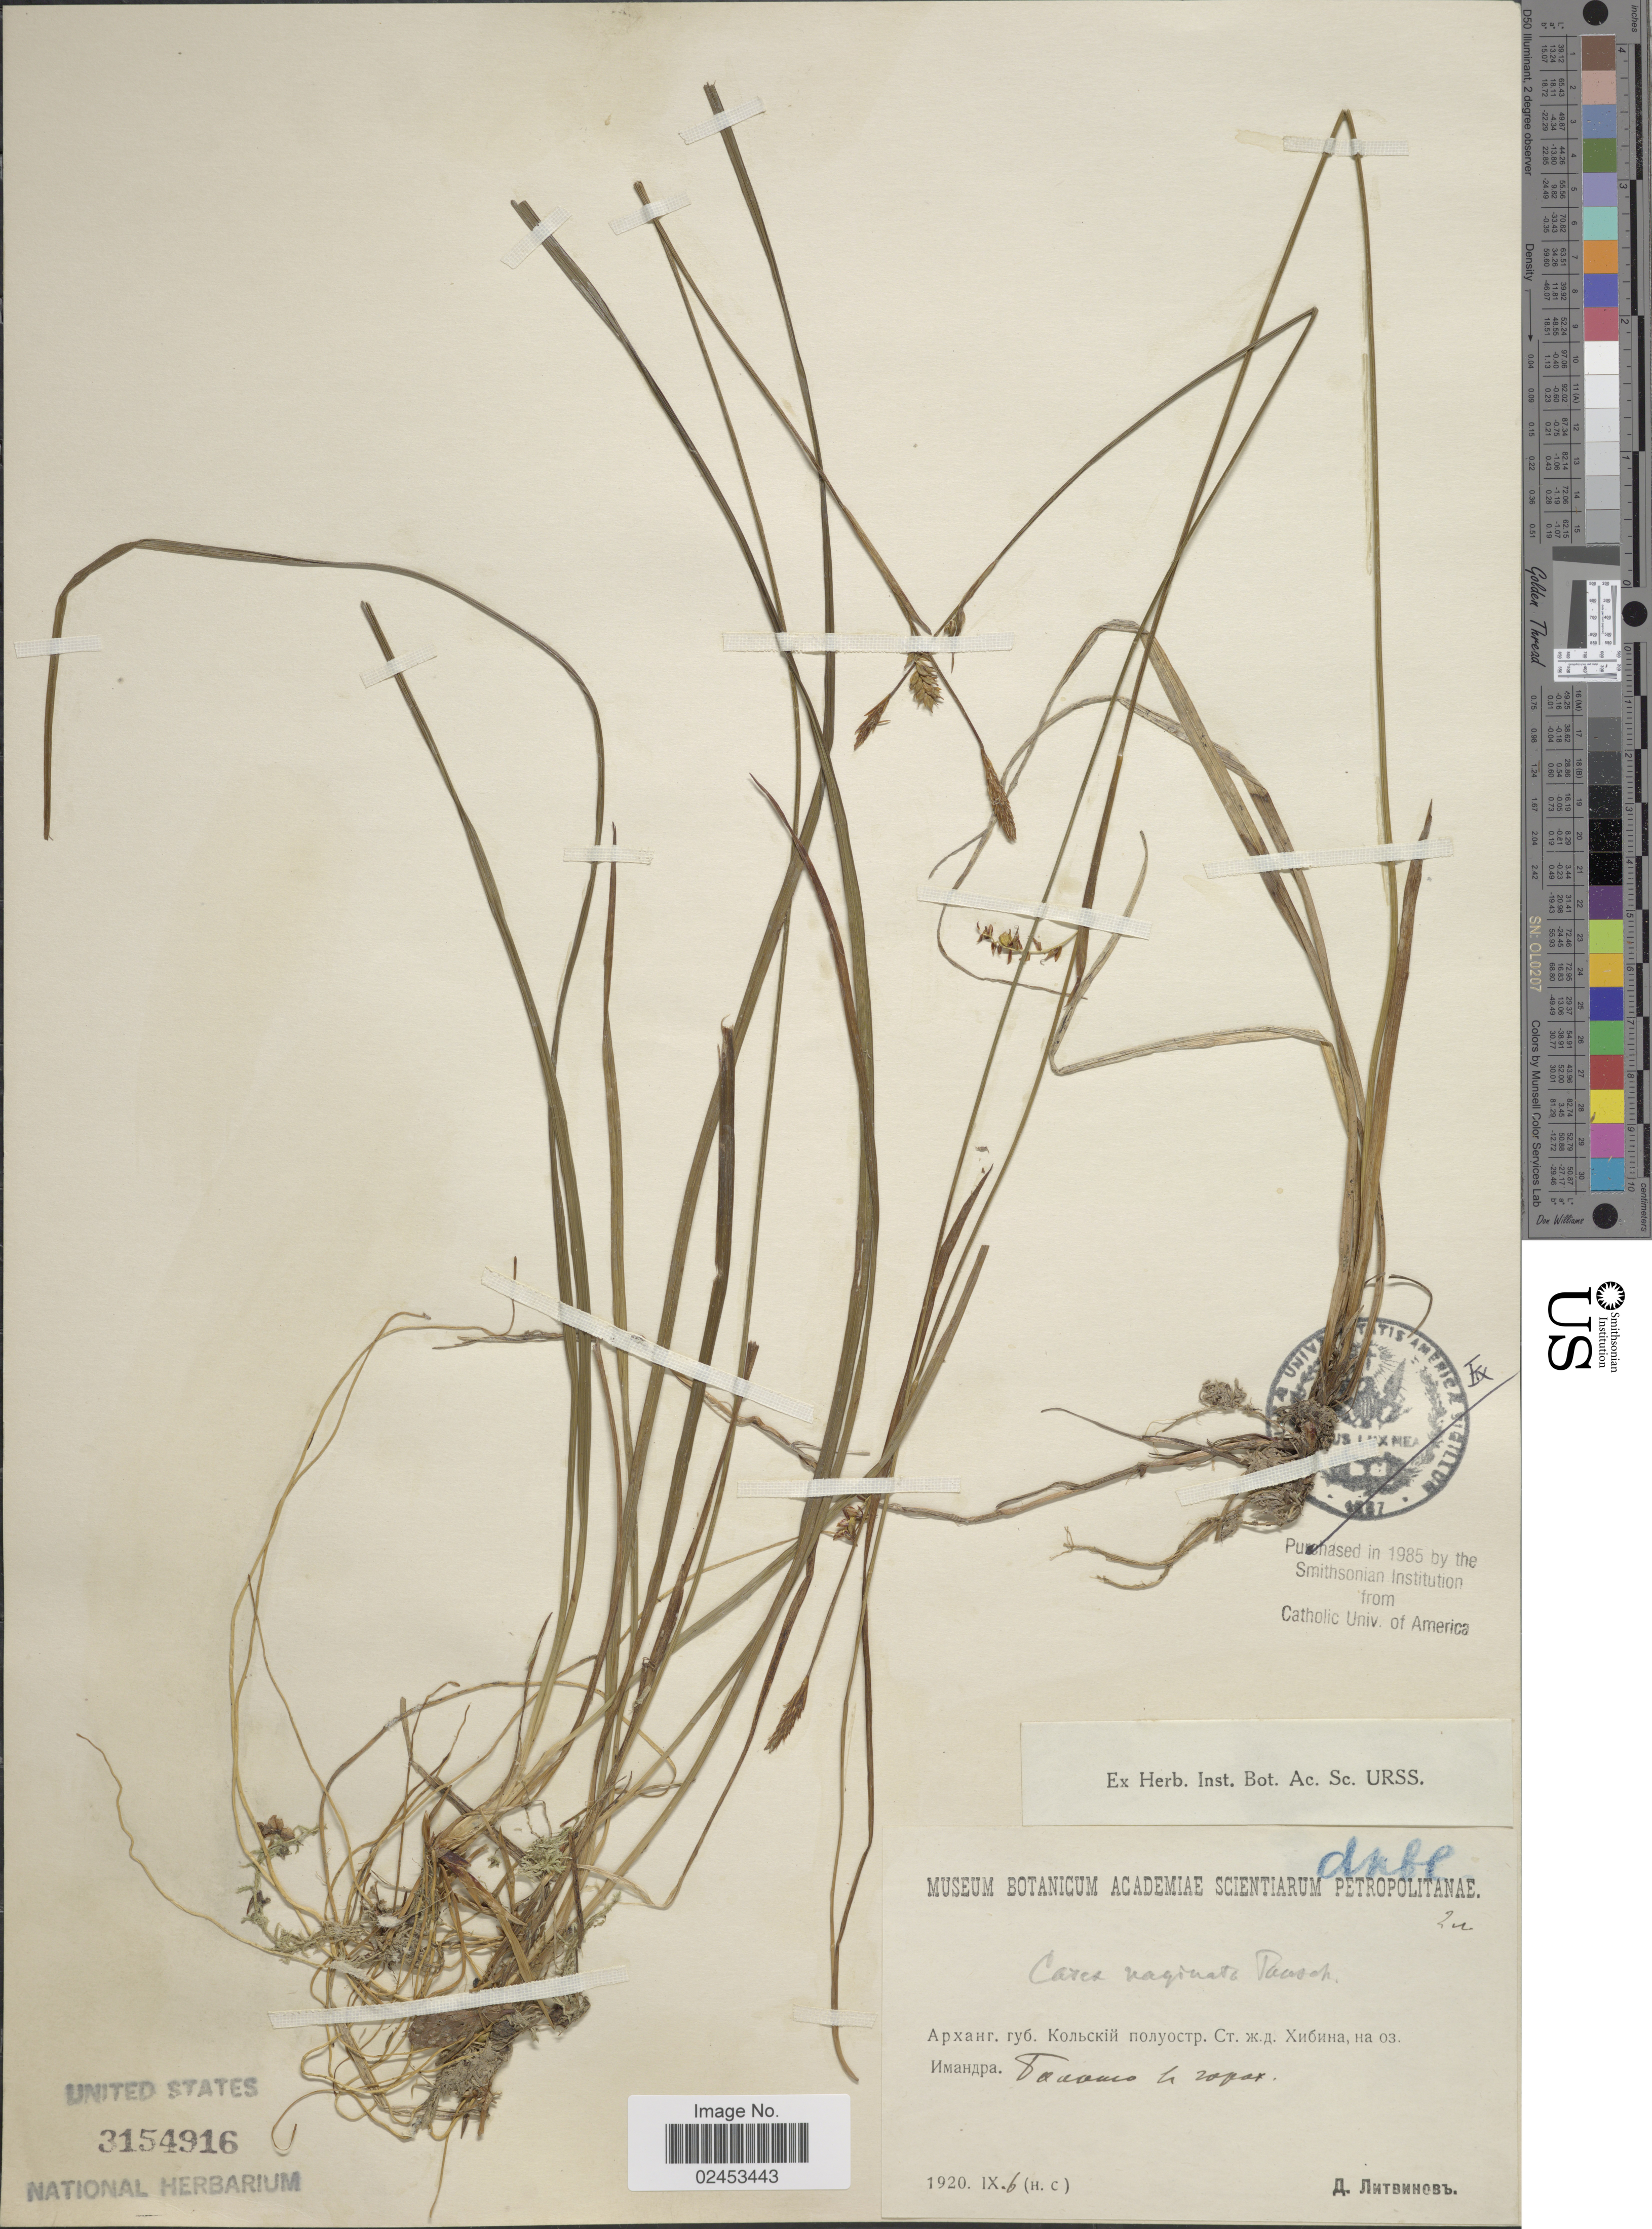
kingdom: Plantae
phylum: Tracheophyta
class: Liliopsida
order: Poales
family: Cyperaceae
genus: Carex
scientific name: Carex vaginata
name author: Tausch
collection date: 1920-09-06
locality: X, Tanamo h ropax [interpreted]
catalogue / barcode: US 3154916